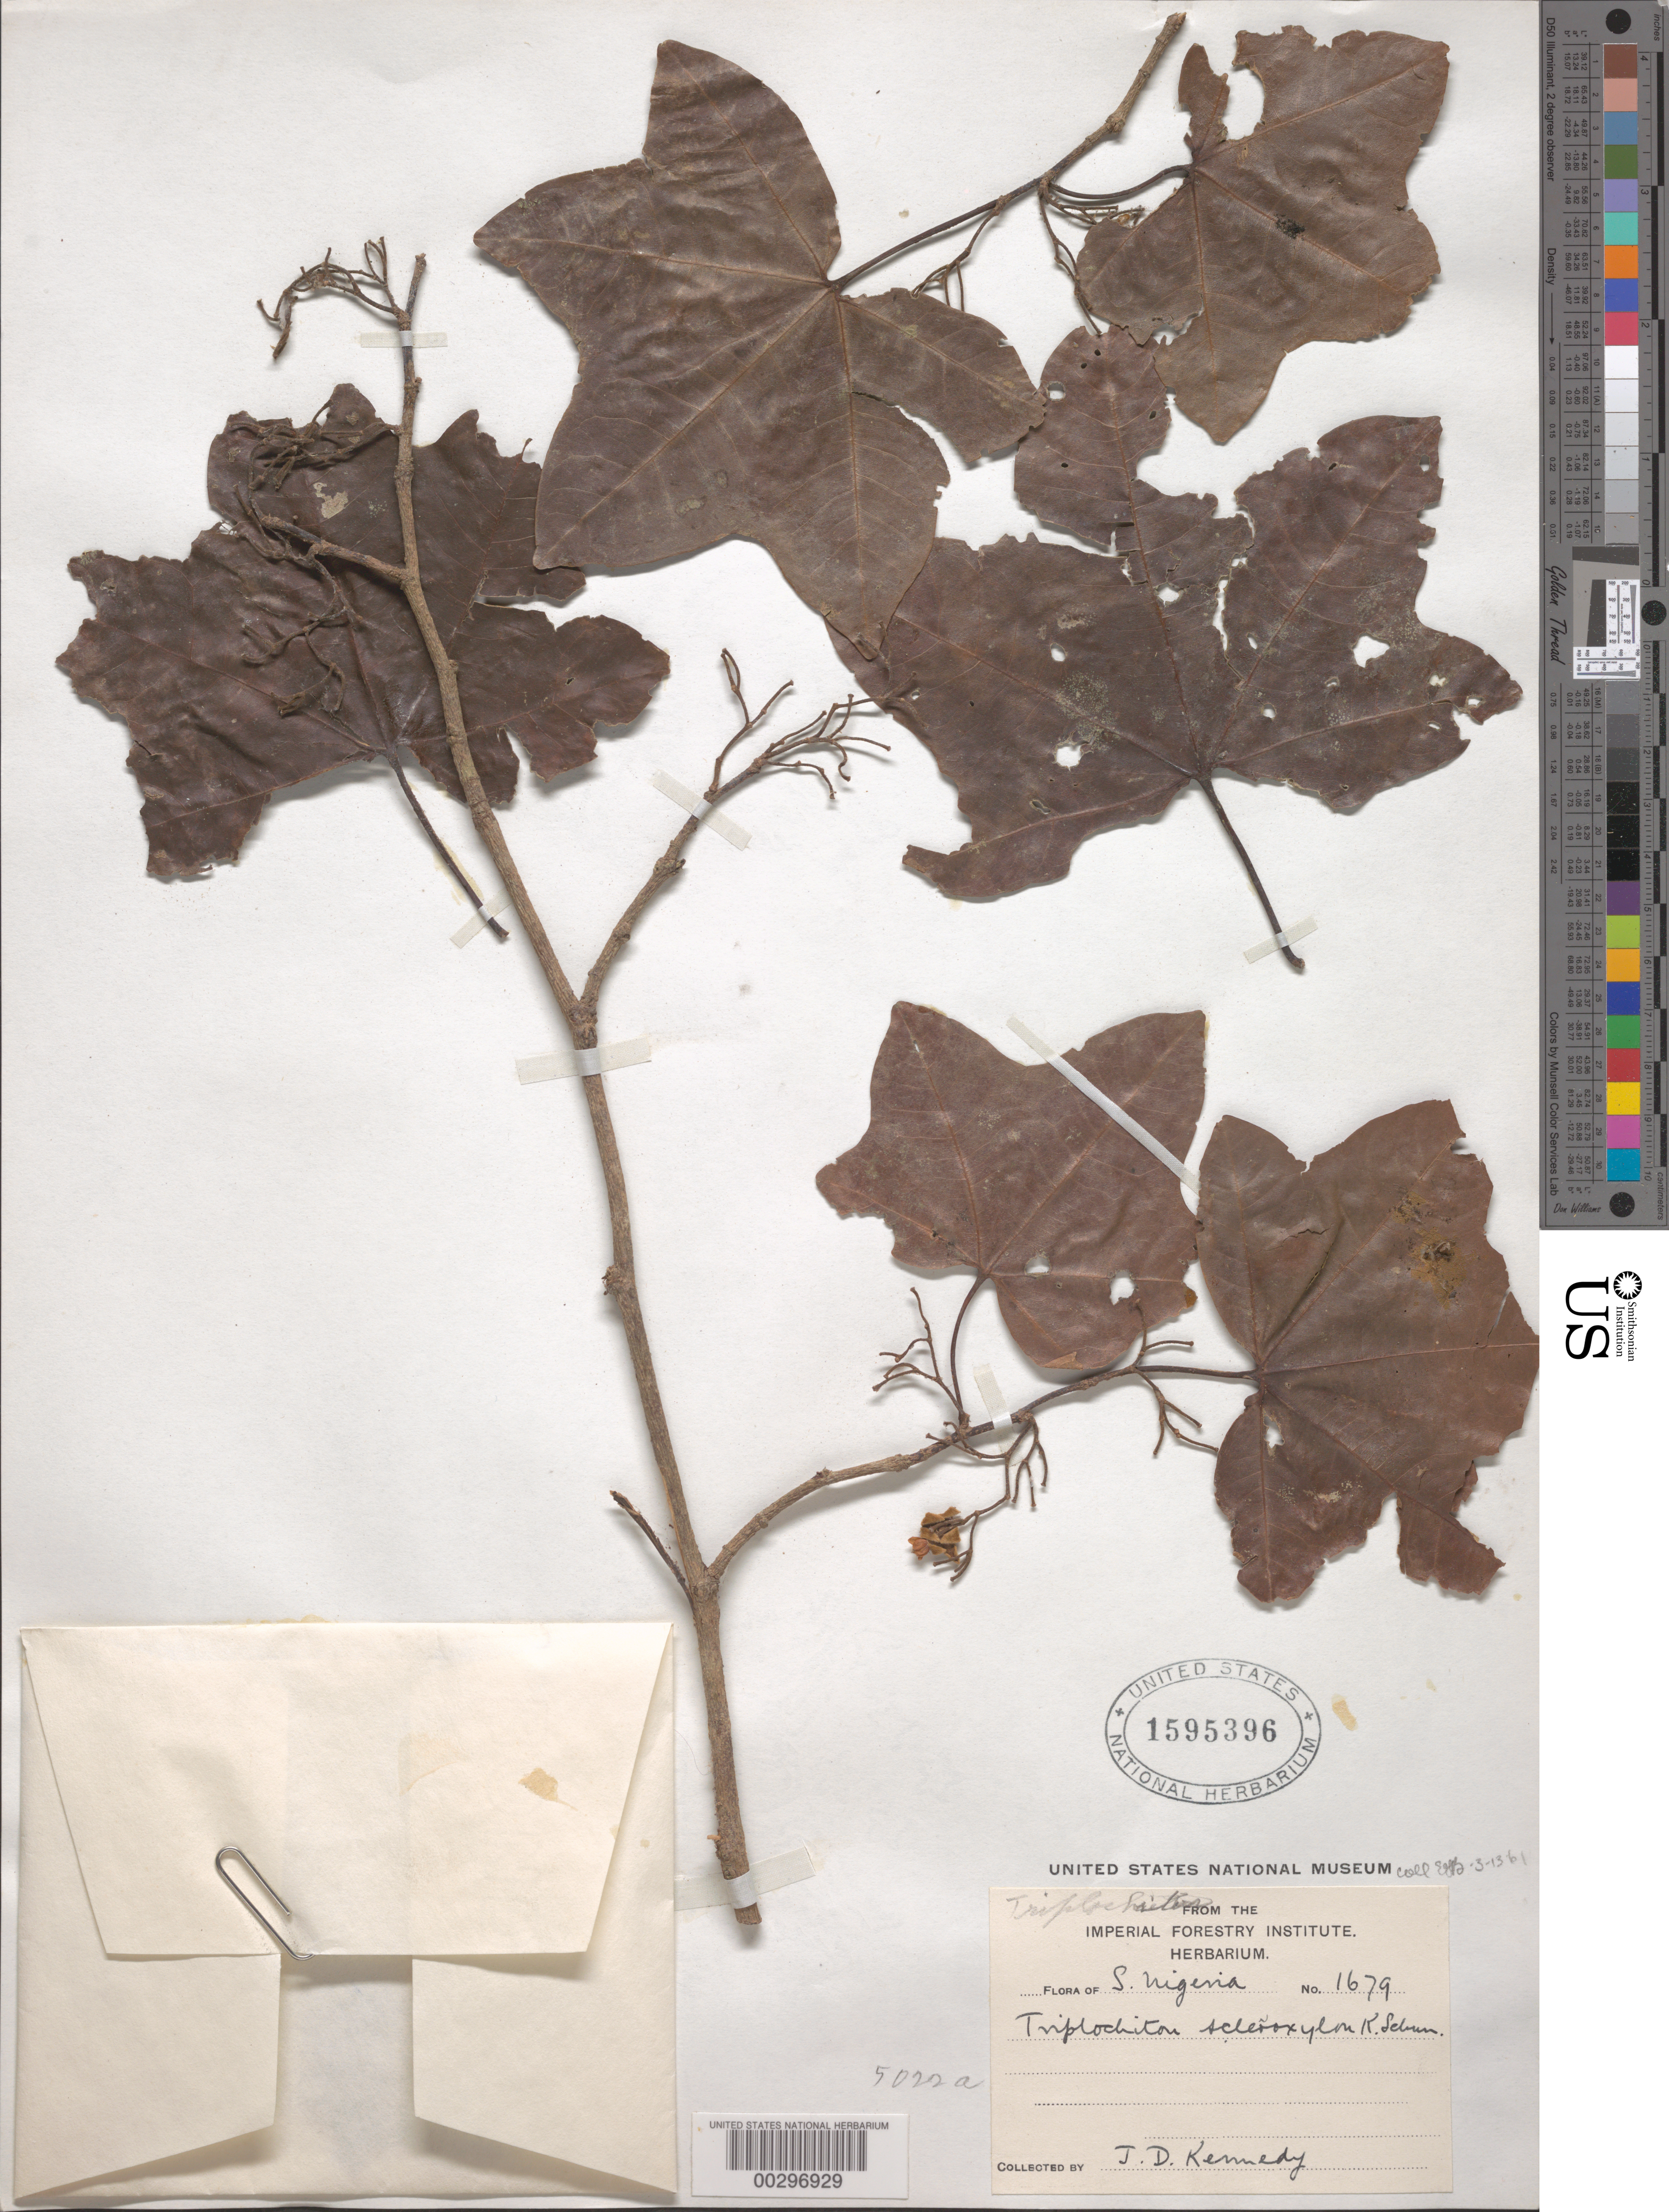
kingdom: Plantae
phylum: Tracheophyta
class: Magnoliopsida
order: Malvales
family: Malvaceae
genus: Triplochiton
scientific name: Triplochiton scleroxylon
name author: K. Schum.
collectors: J. D. Kennedy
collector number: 1679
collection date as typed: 13 Mar 1961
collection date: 1961-03-13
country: Nigeria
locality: S nigeria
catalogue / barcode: US 1595396